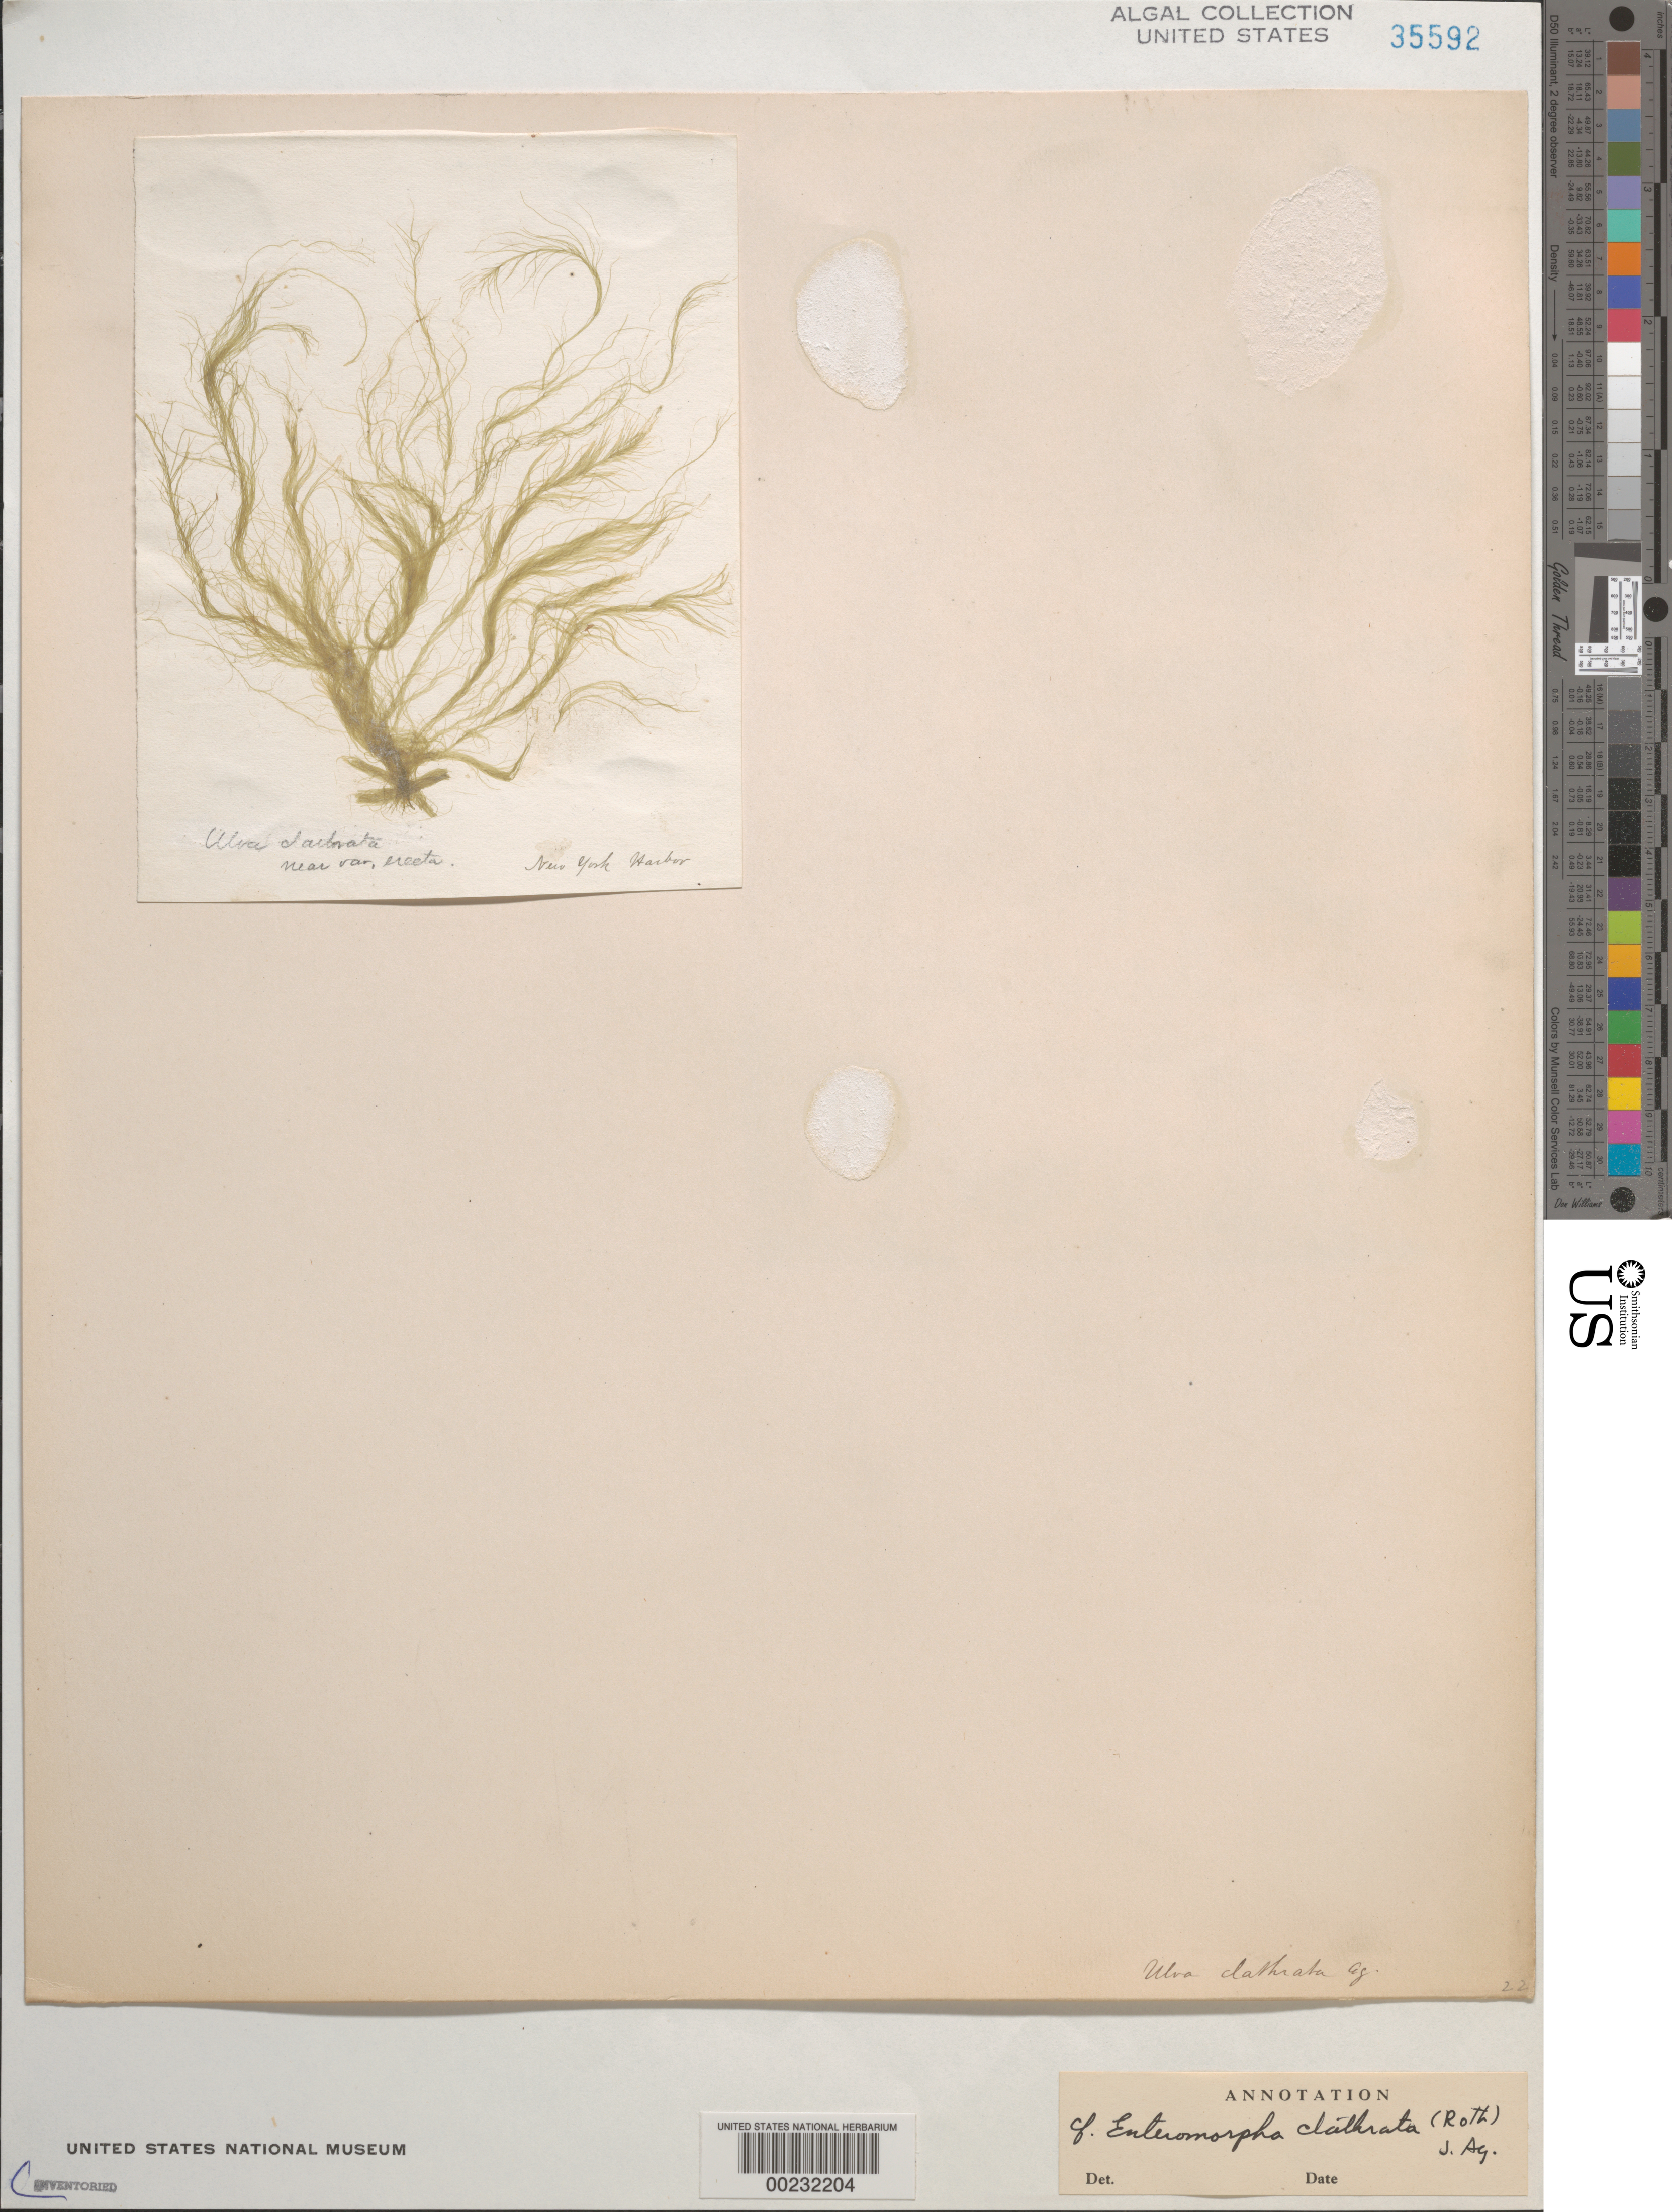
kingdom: Plantae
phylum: Chlorophyta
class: Ulvophyceae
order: Cladophorales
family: Cladophoraceae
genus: Cladophora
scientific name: Cladophora vagabunda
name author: (L.) C. Hoek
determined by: Algae name updating Project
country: United States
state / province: New York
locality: New York Harbor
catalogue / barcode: US 35592